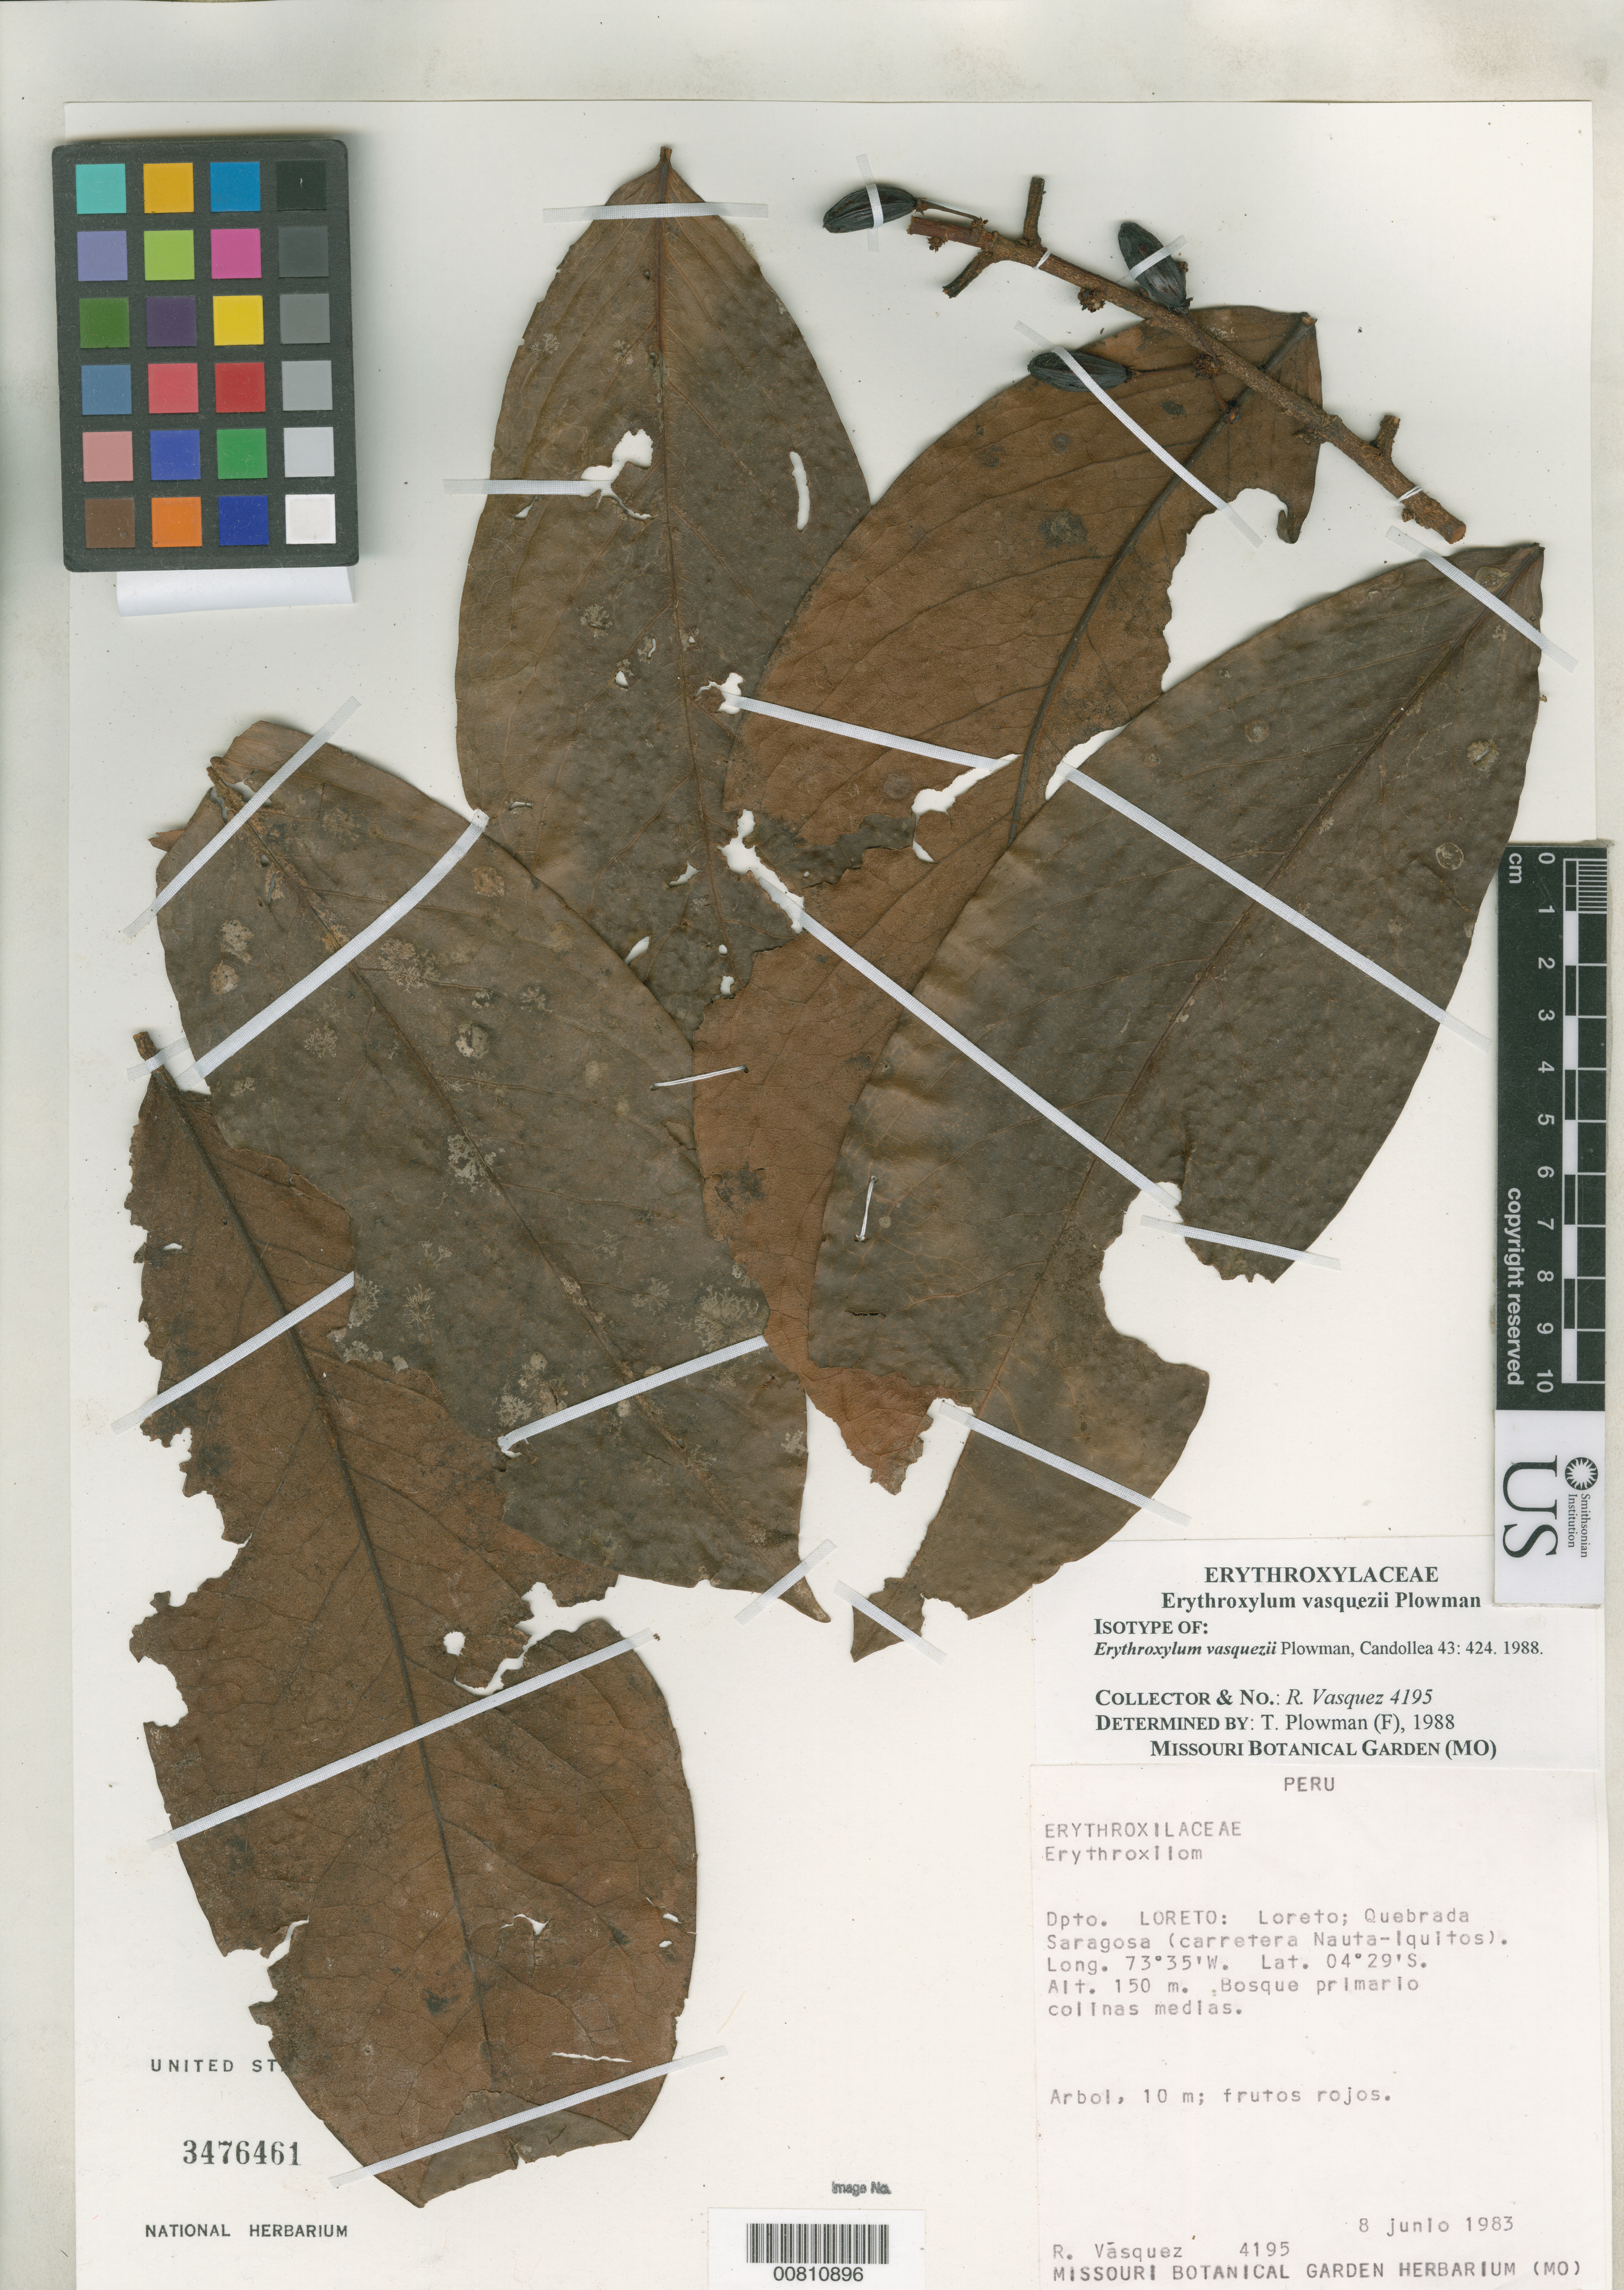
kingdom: Plantae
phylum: Tracheophyta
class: Magnoliopsida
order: Malpighiales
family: Erythroxylaceae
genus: Erythroxylum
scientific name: Erythroxylum vasquezii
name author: Plowman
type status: Isotype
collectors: R. Vásquez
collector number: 4195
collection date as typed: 08 Jun 1983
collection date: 1983-06-08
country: Peru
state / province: Loreto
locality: Dpto. Loreto: Loreto; Quebrada Saragosa (carretera Naua-Iquitos).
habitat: Bosque primario colinas medias.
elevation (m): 150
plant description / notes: Holotype at F.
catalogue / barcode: US 3476461